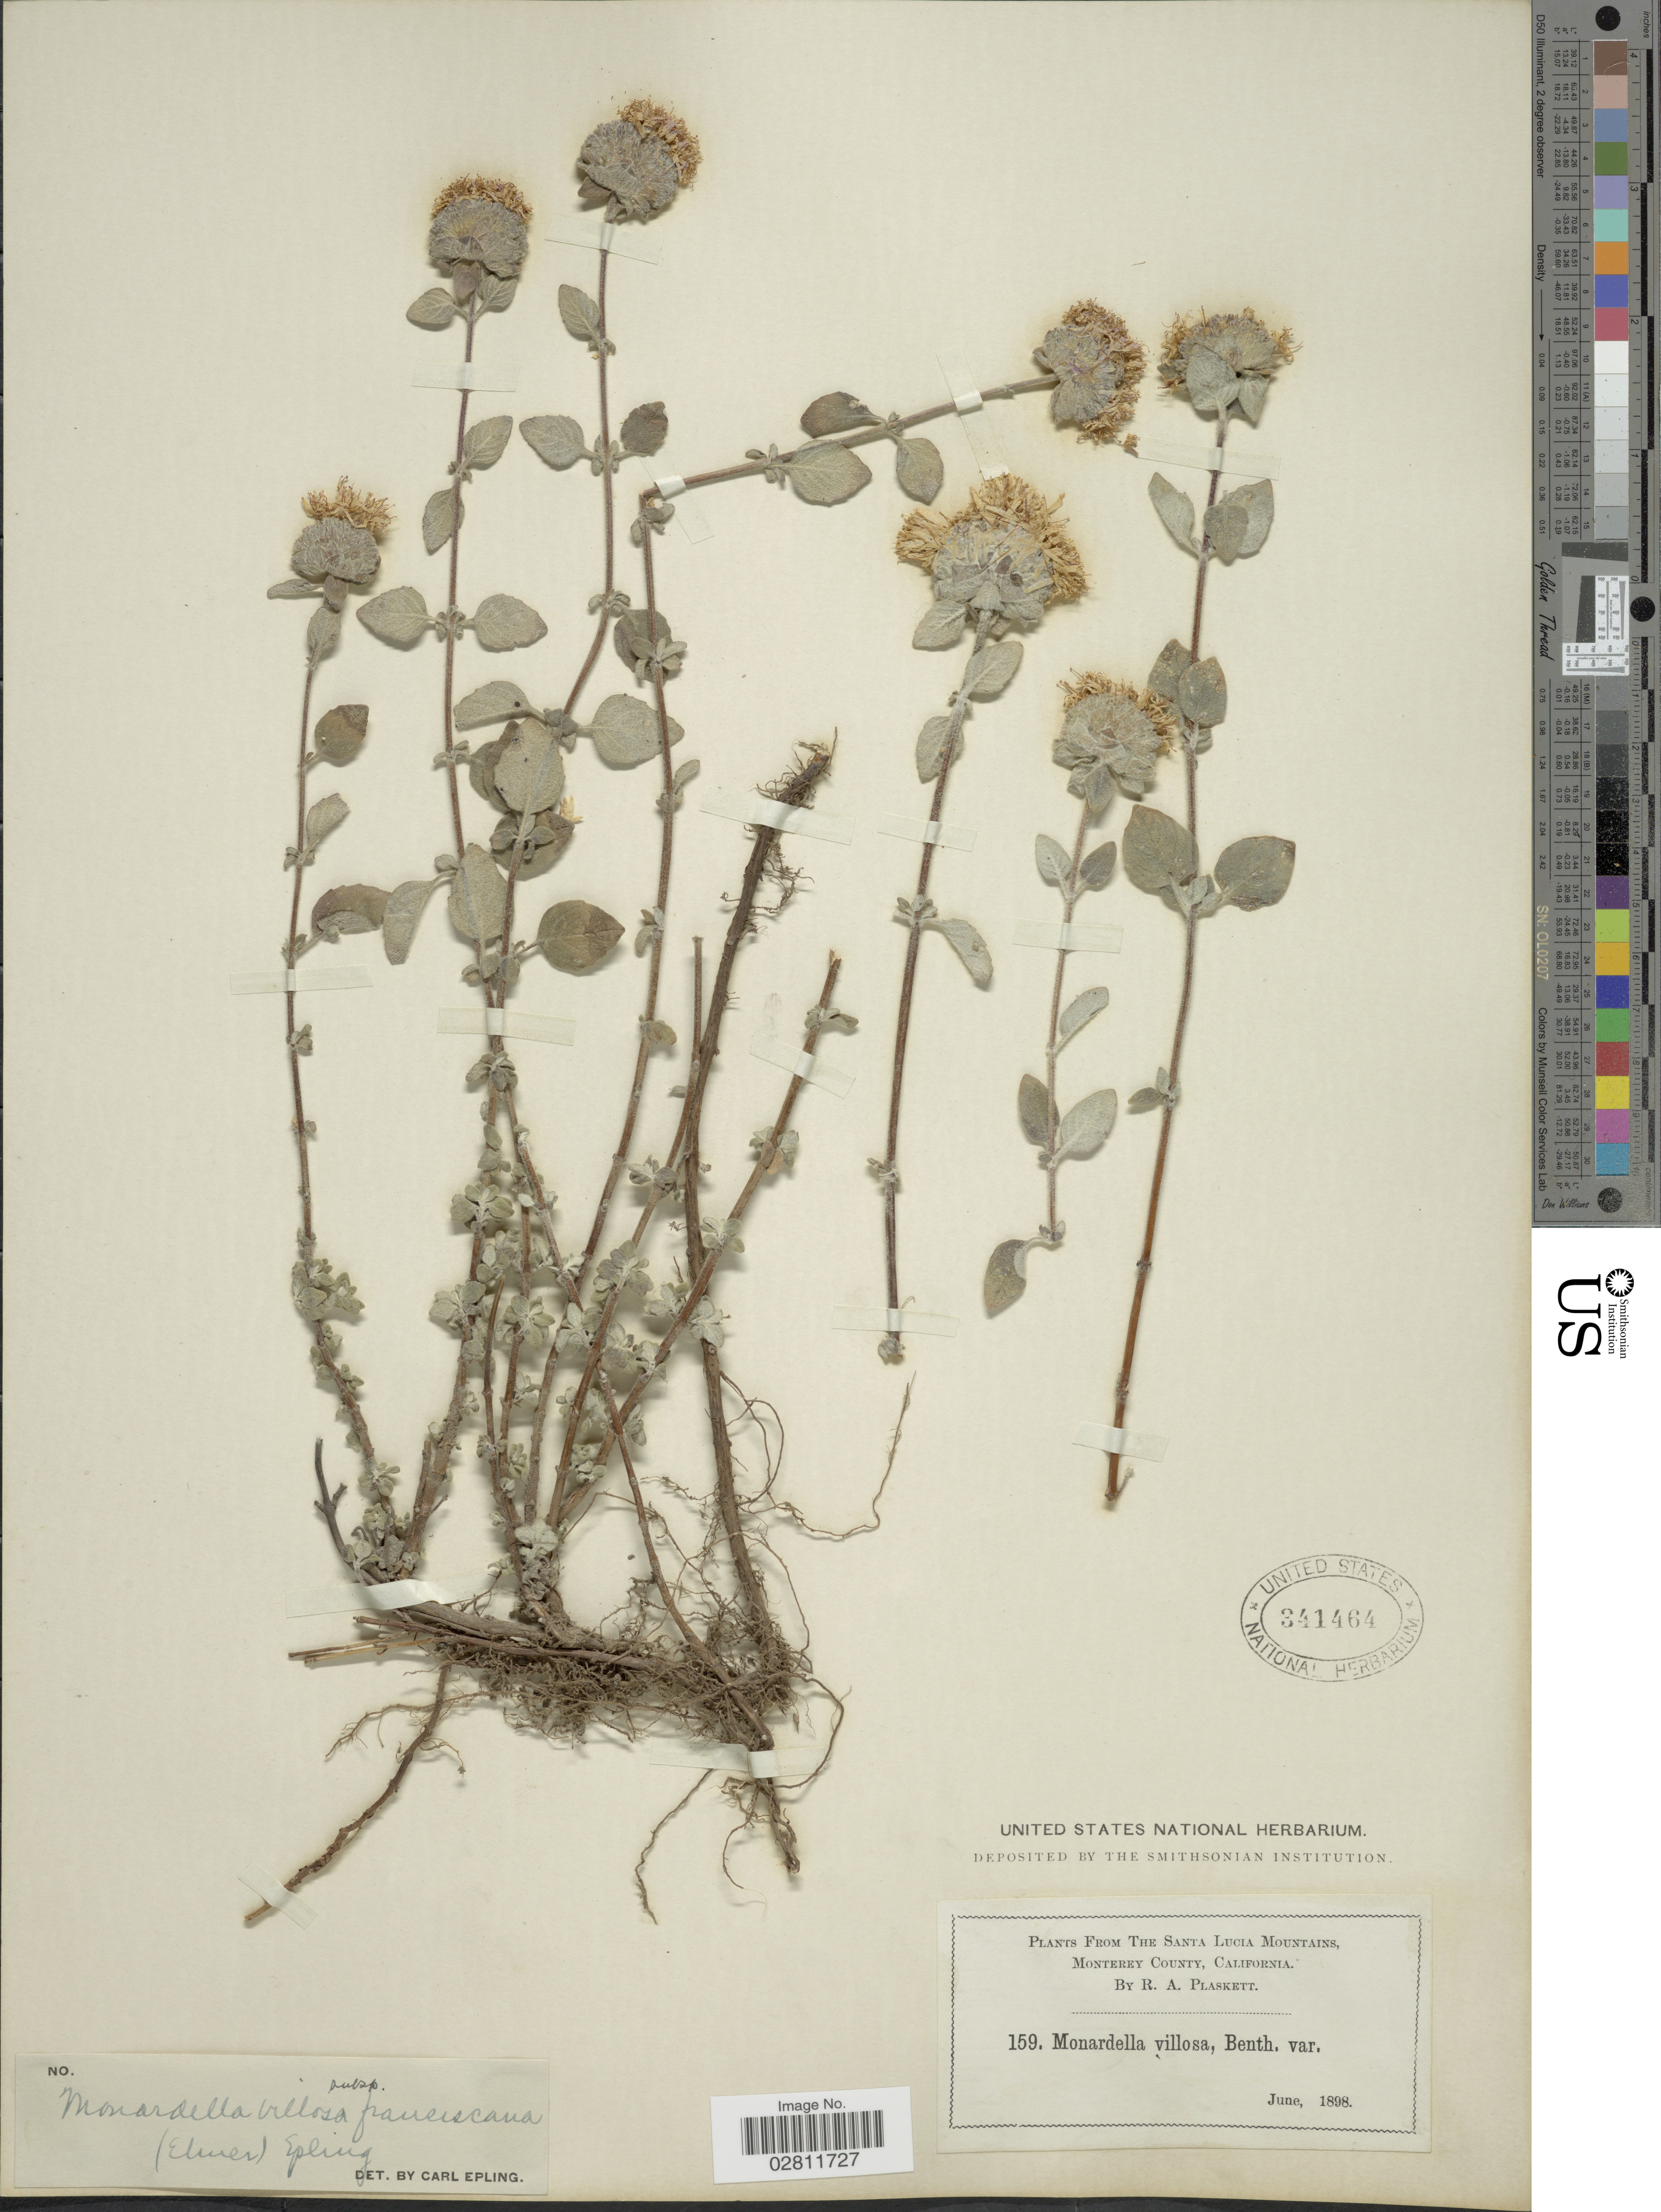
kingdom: Plantae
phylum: Tracheophyta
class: Magnoliopsida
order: Lamiales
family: Lamiaceae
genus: Monardella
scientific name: Monardella villosa subsp. fransiscana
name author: (Elmer) Jokerst.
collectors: R. Plaskett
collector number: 159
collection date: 1898-06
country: United States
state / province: California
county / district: Monterey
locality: Santa Lucia Mountains, Monterey County.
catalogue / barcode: US 341464